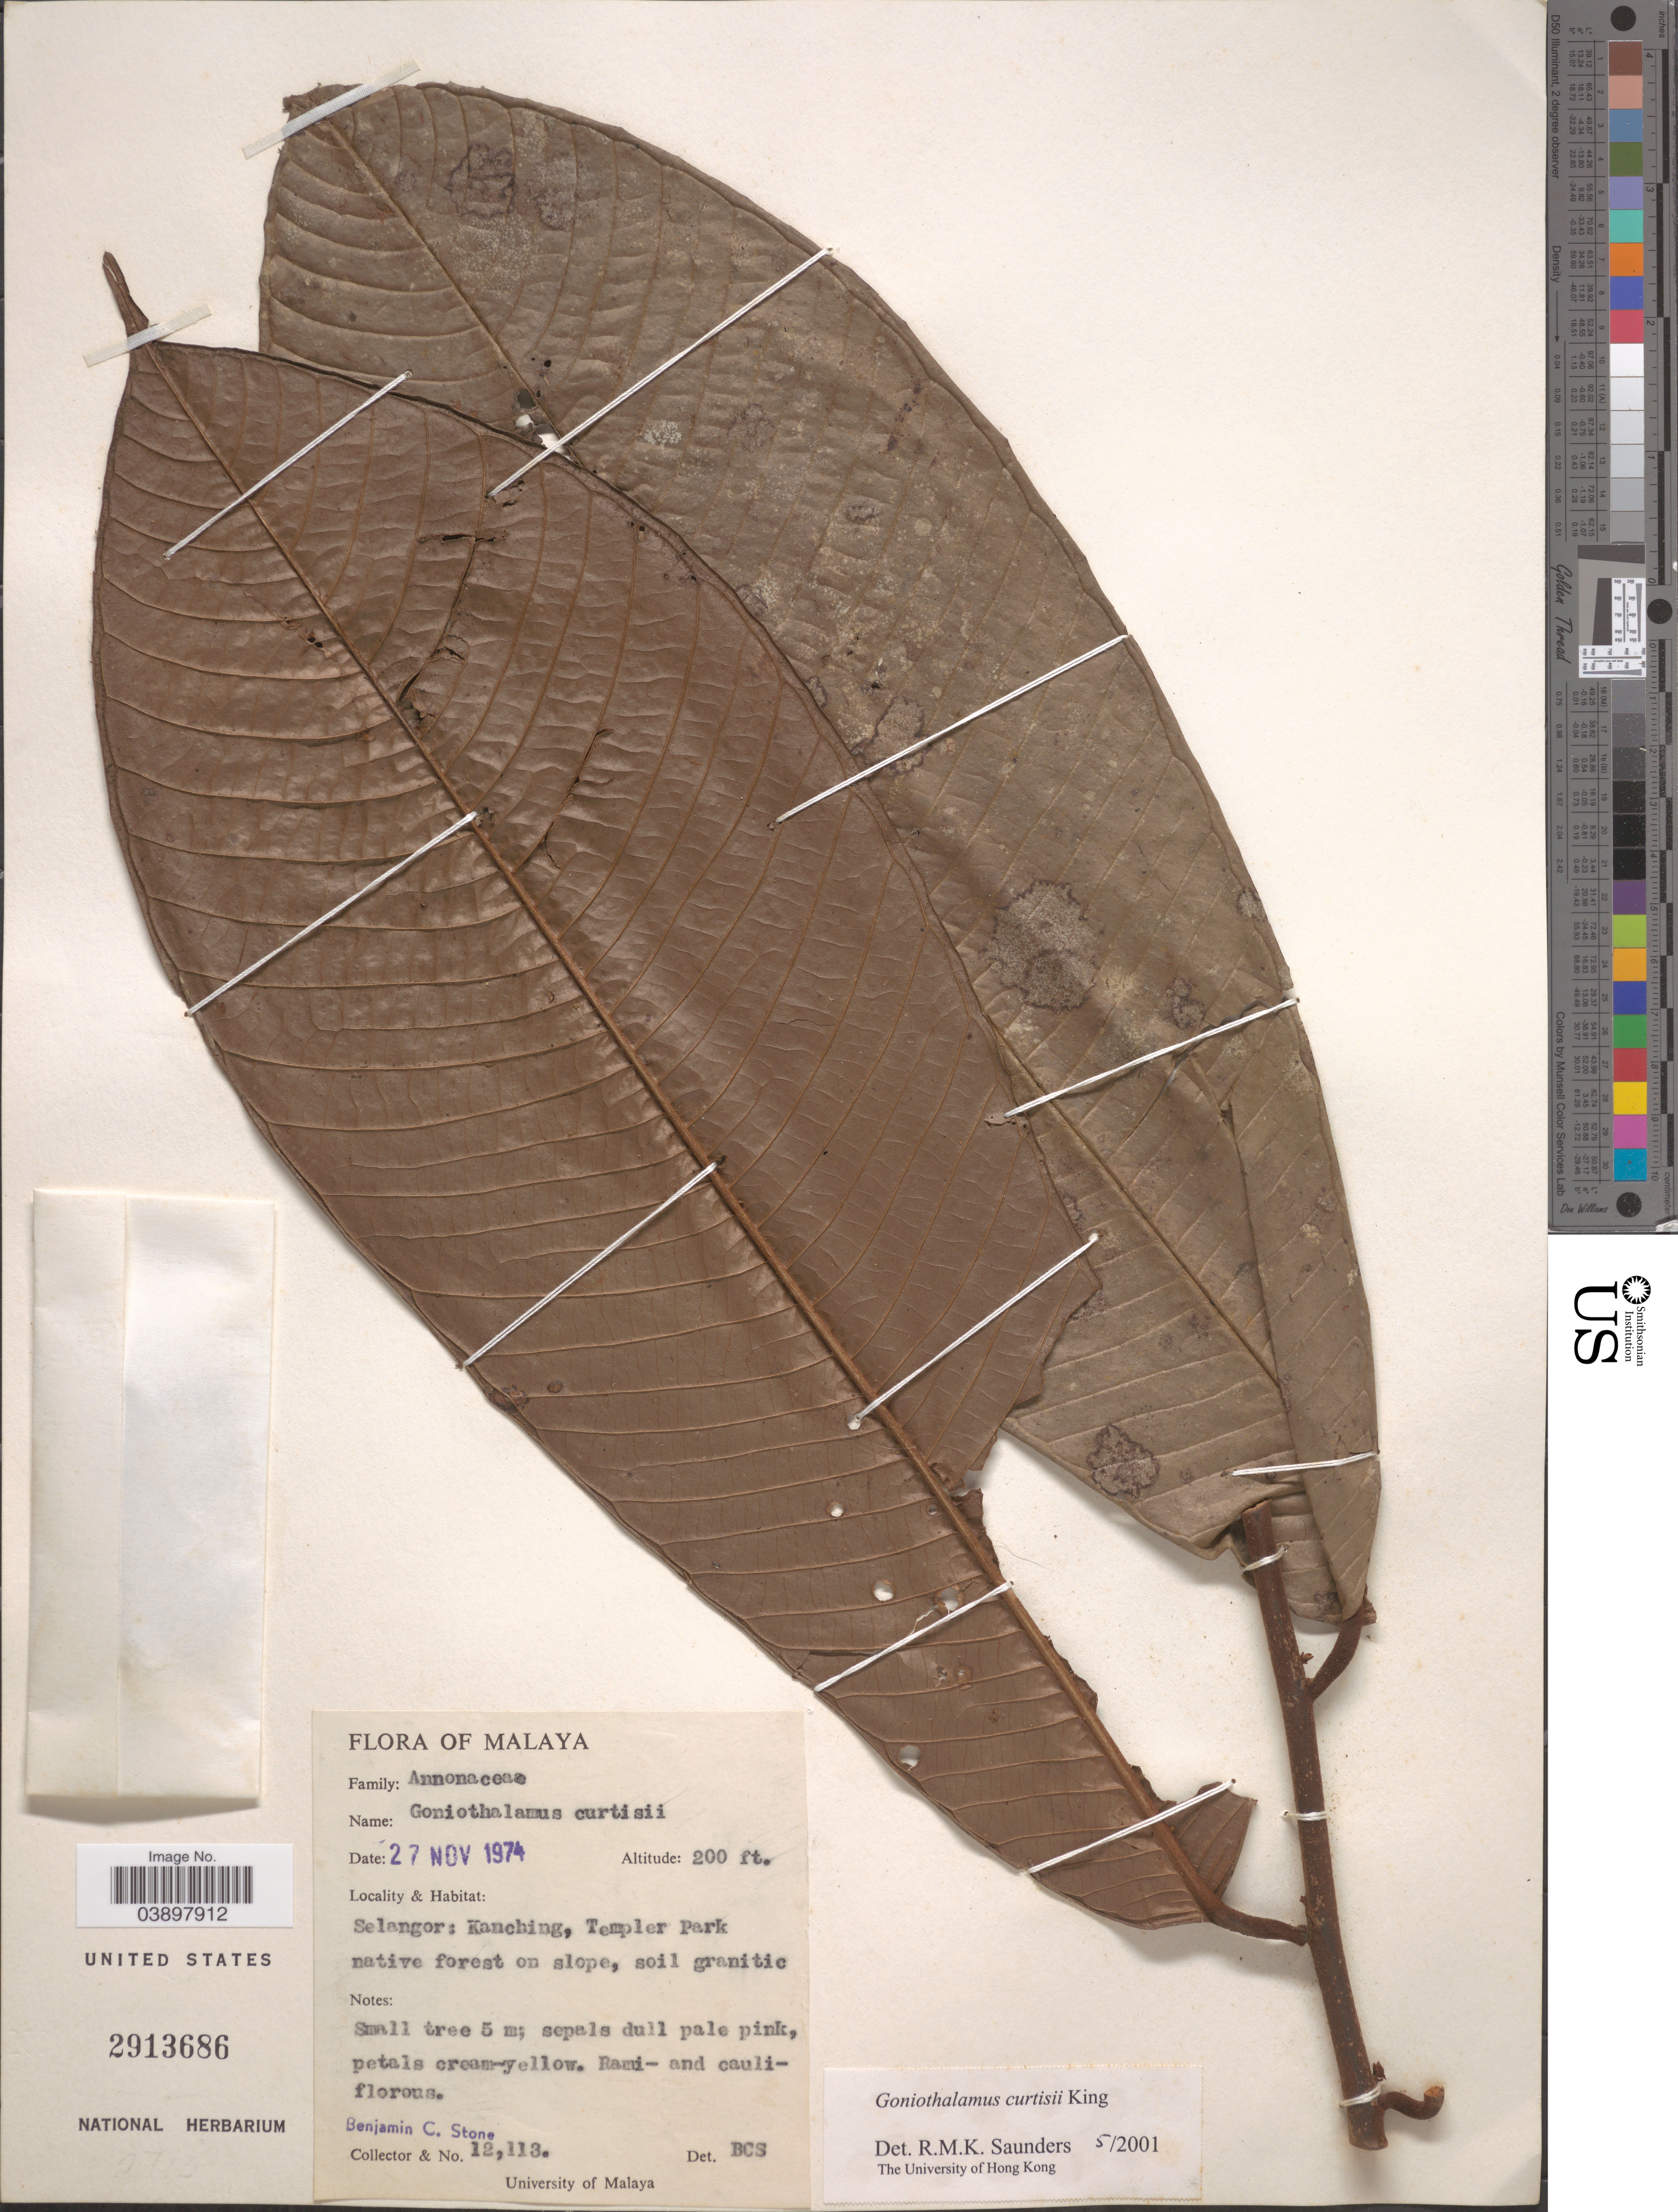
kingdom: Plantae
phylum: Tracheophyta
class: Magnoliopsida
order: Magnoliales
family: Annonaceae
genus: Goniothalamus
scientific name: Goniothalamus curtisii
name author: King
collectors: B. C. Stone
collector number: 12113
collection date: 1974-11-27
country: Malaysia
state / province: Selangor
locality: Malaya. Kanching, Templer Park native forest on slope.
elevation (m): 61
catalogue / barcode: US 2913686